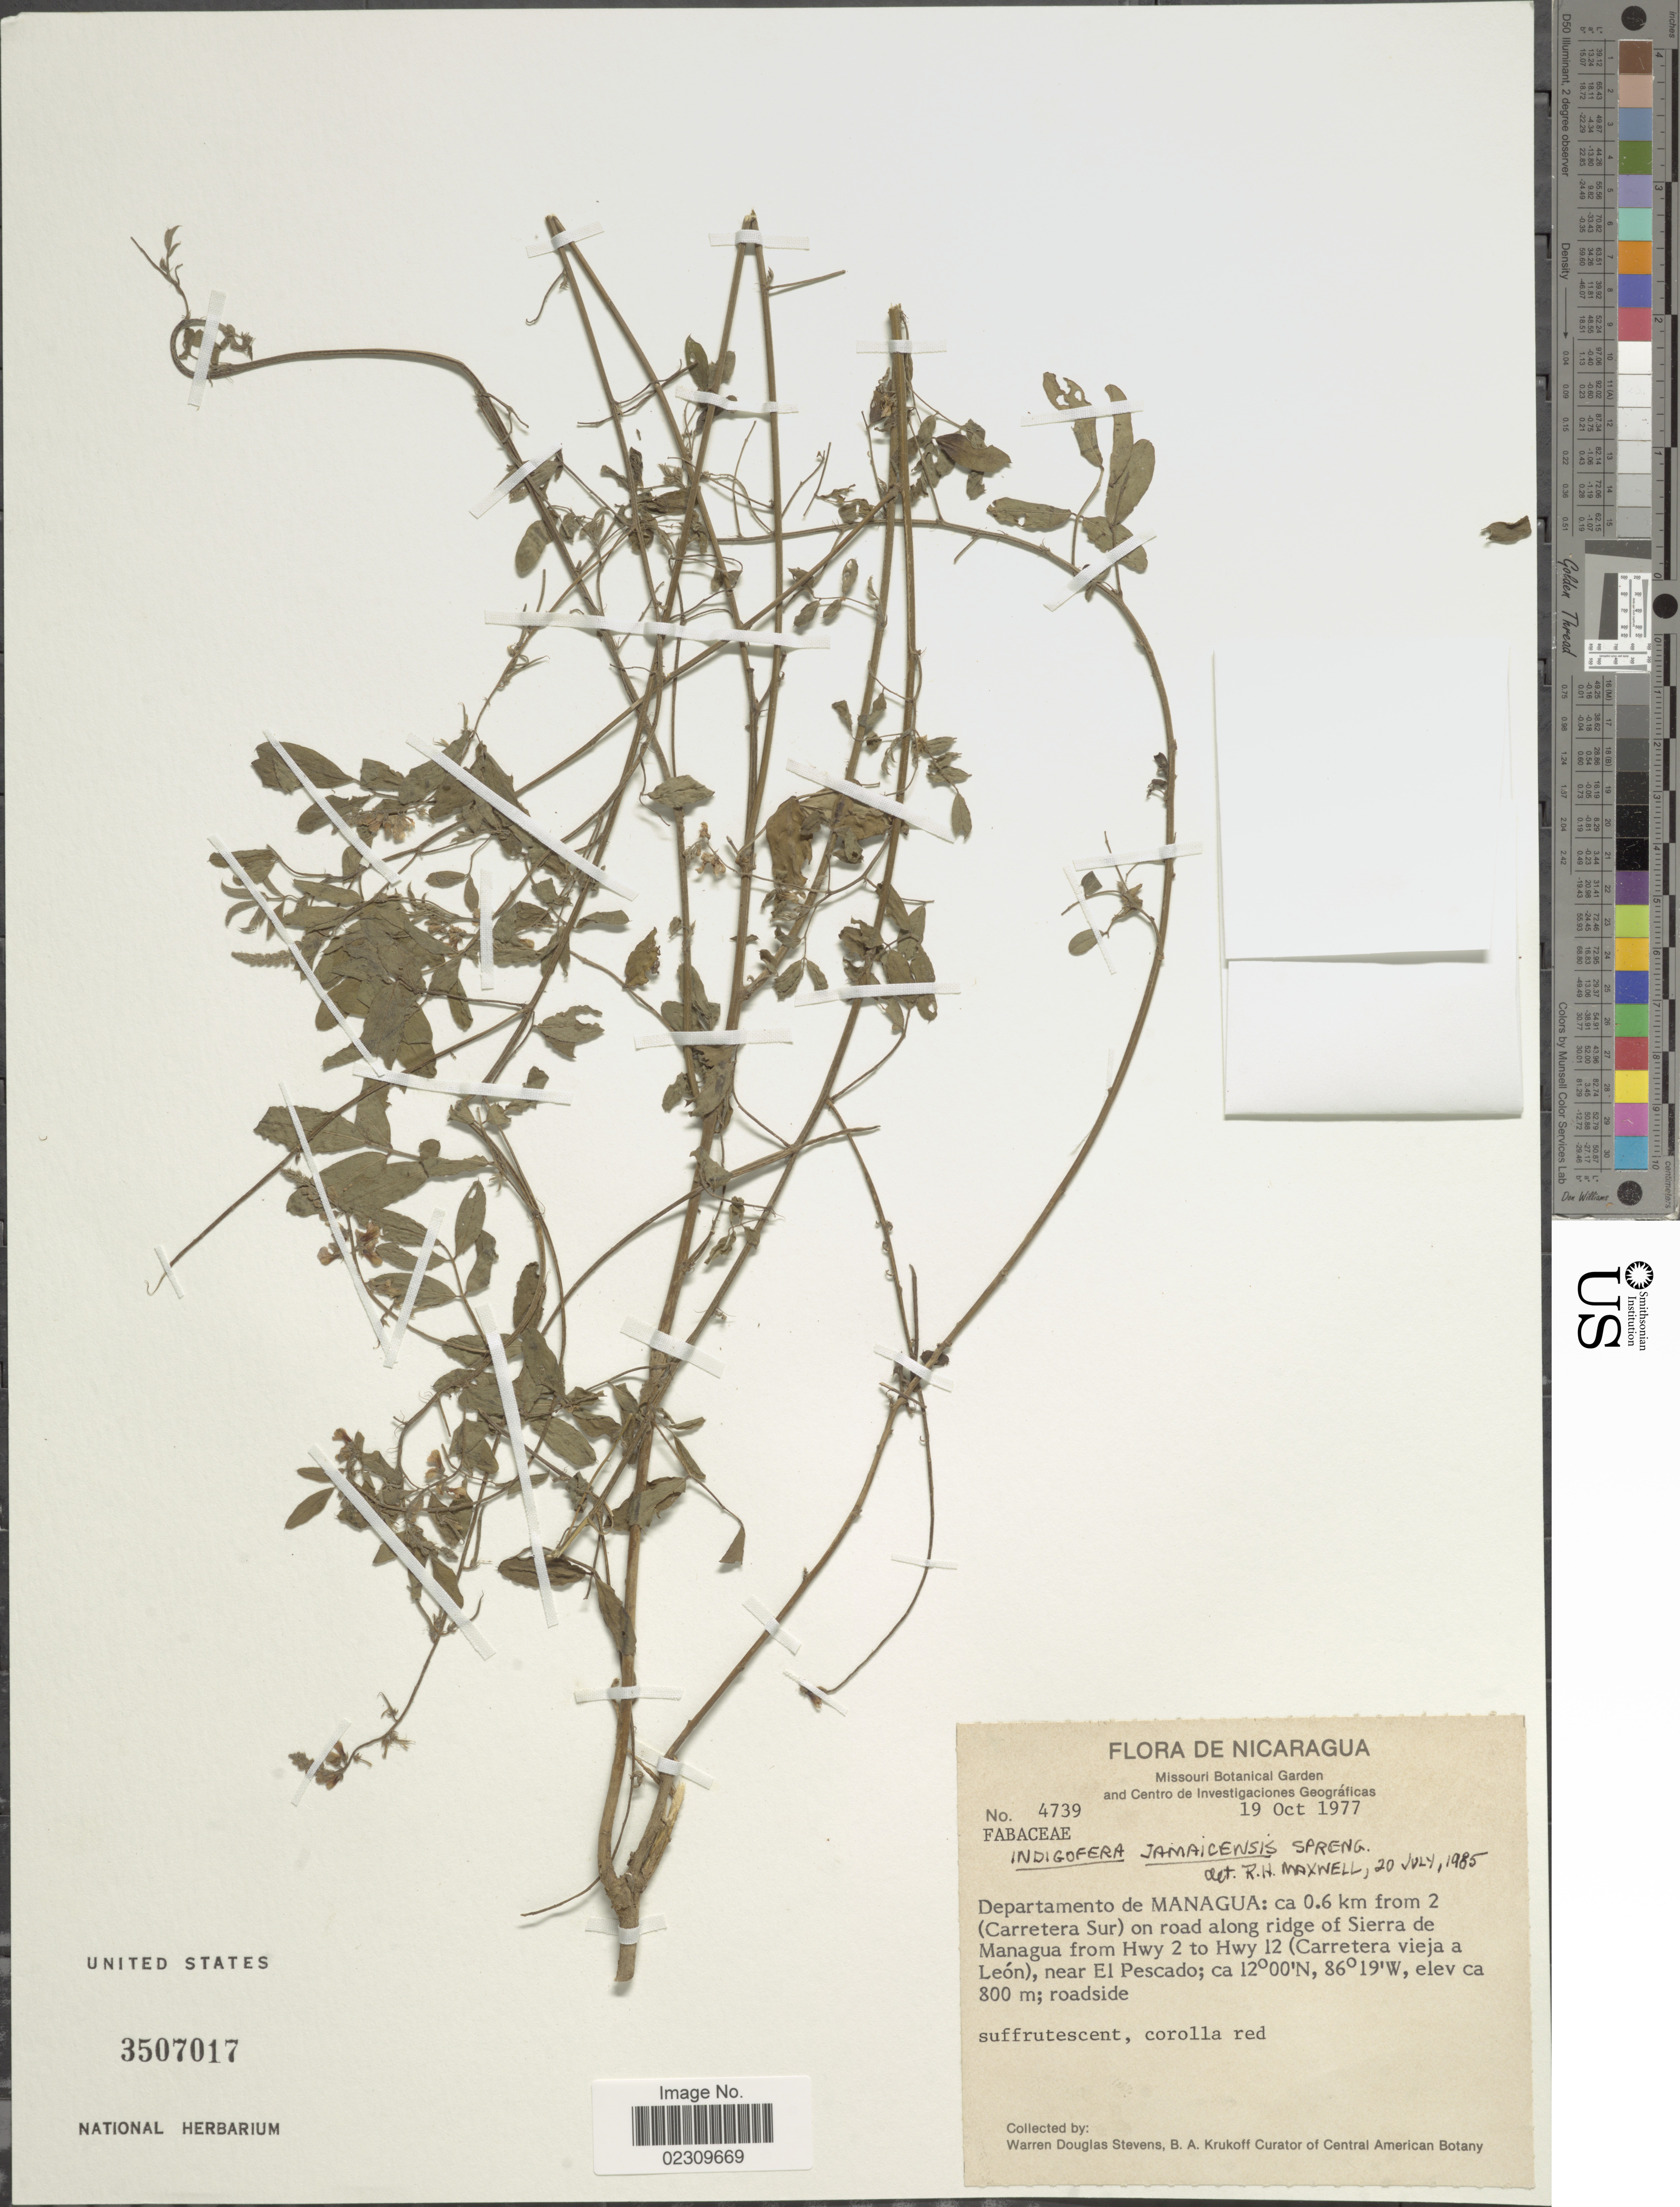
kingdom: Plantae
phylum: Tracheophyta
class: Magnoliopsida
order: Fabales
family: Fabaceae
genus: Indigofera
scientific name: Indigofera jamaicensis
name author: Spreng.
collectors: W. D. Stevens & B. A. Krukoff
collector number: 4739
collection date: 1977-10-19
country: Nicaragua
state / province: Managua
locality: Departamento de Managua: ca. 0.6 km from 2 (Carretera Sur) on road along ridge of Sierra de Managua from Hwy 2 to Hwy 12 (Carretera vieja a León), near El Pescado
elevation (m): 800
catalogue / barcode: US 3507017